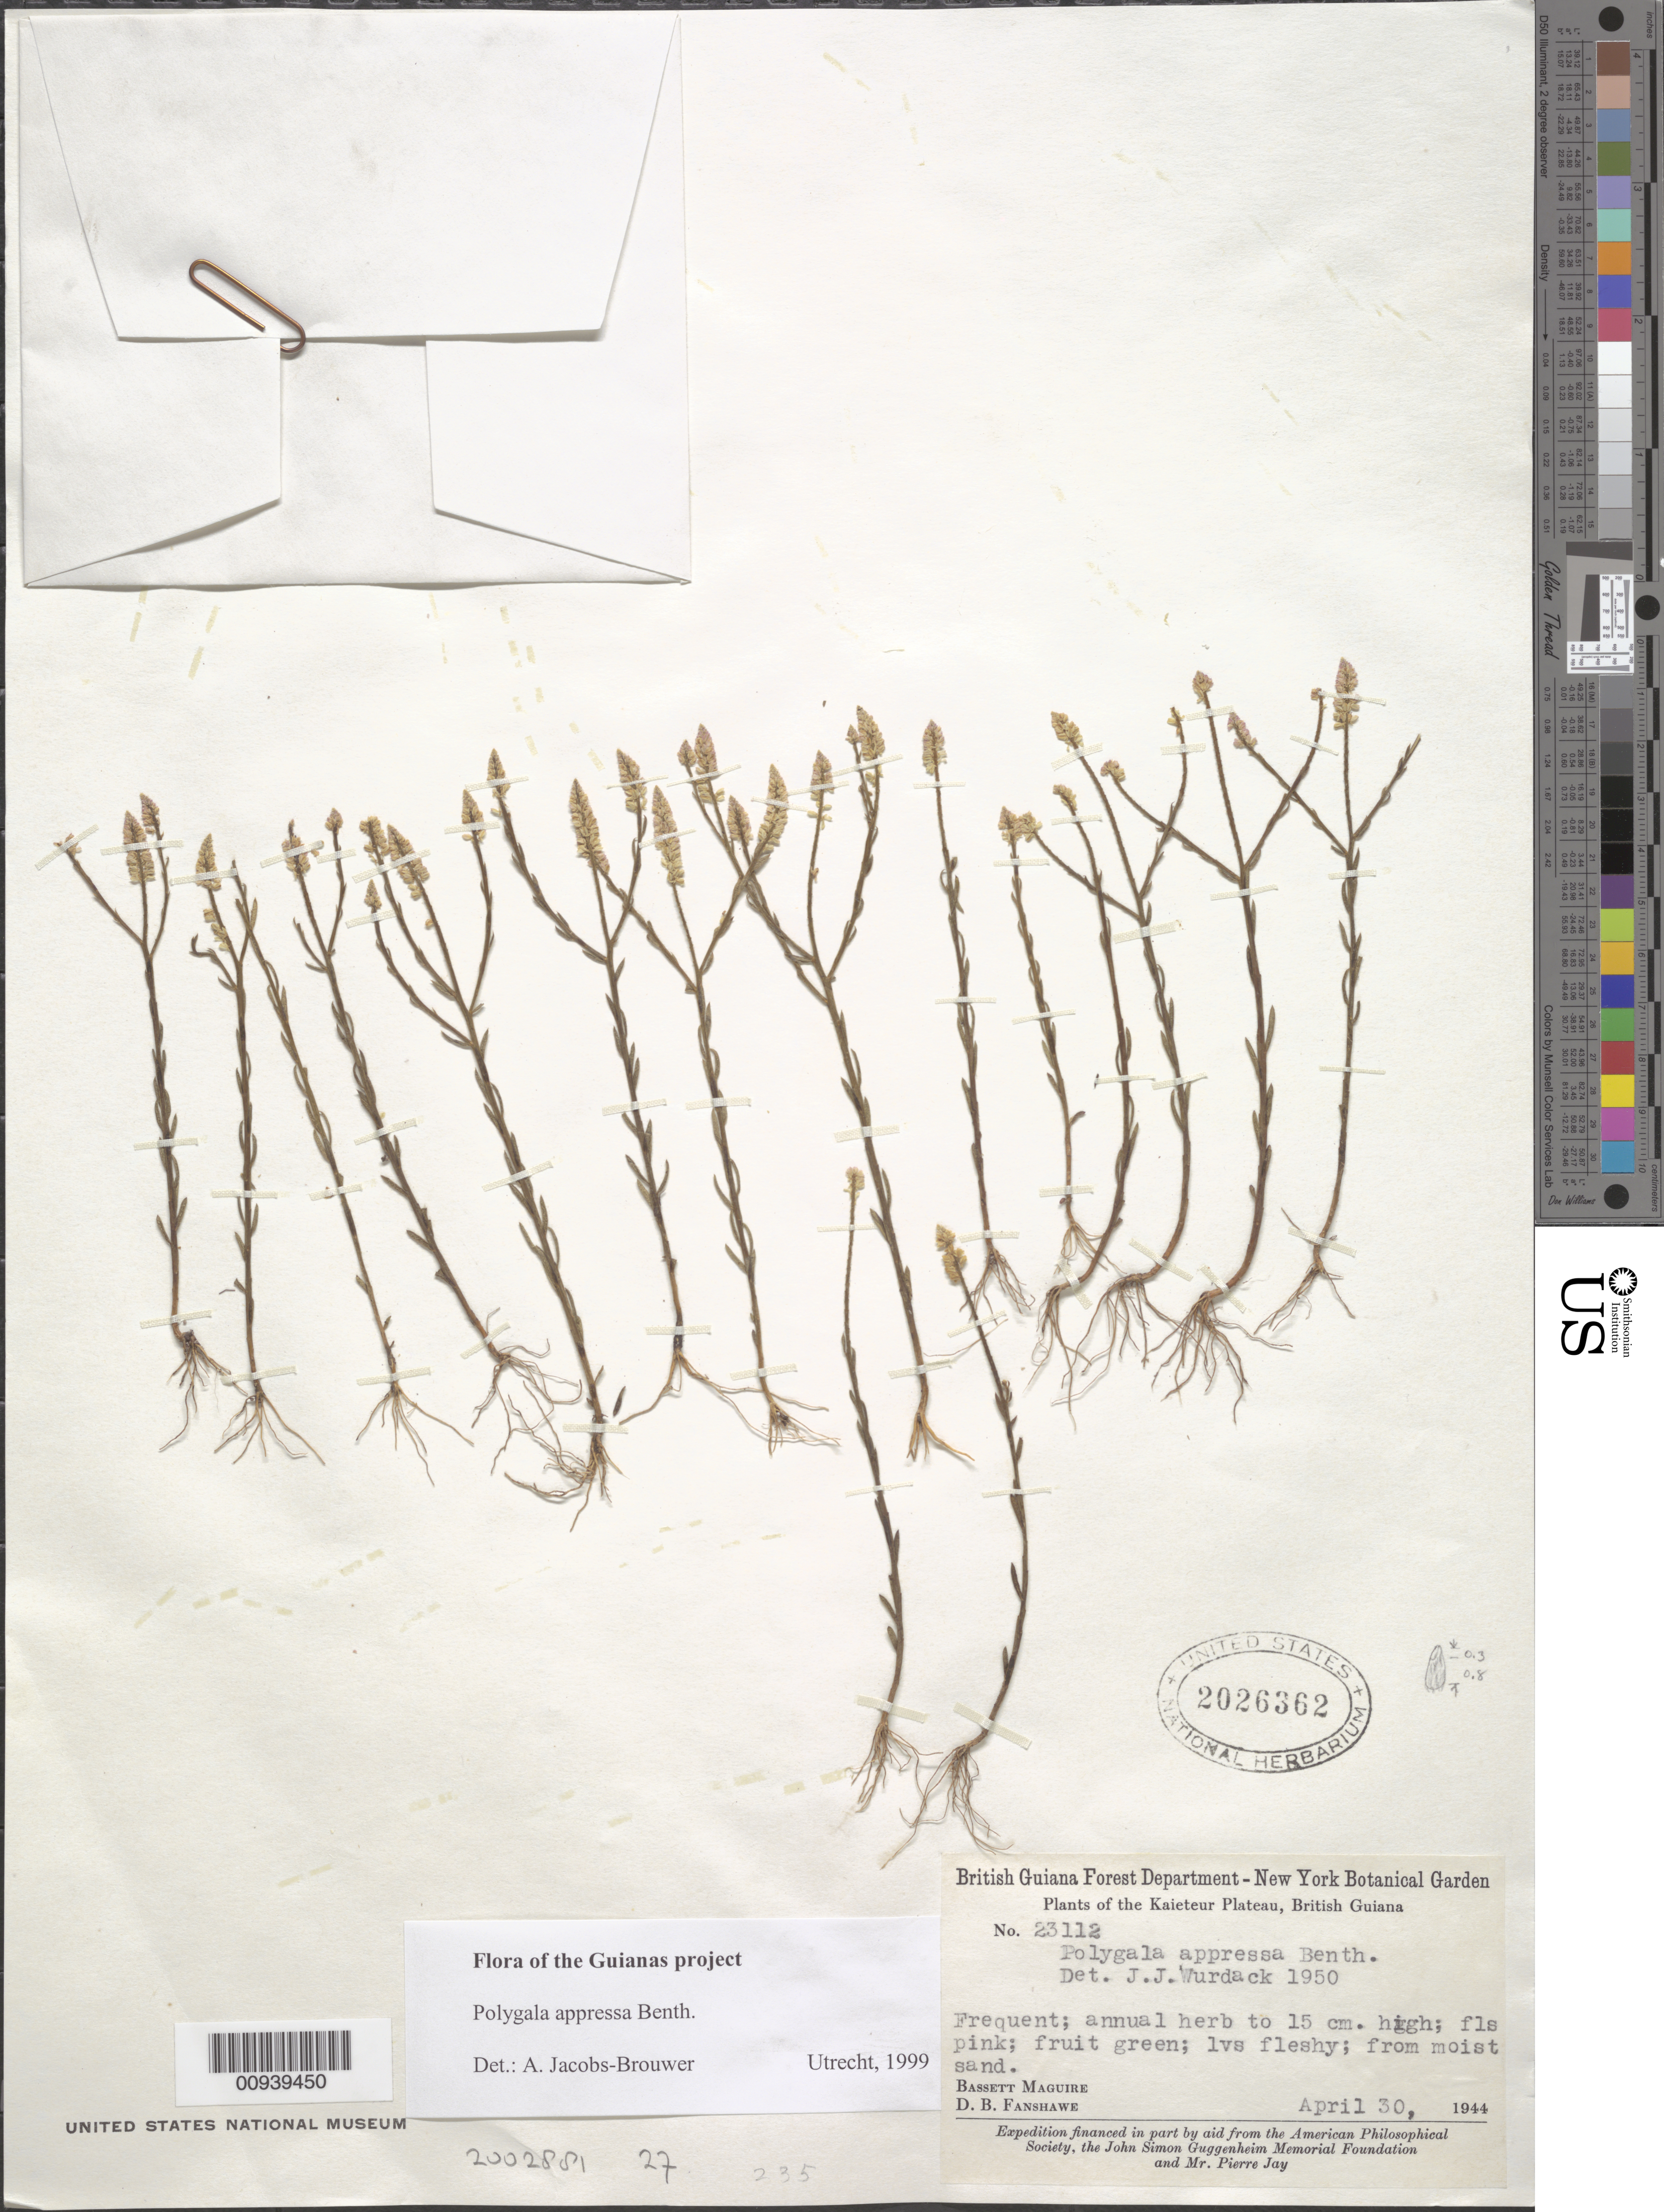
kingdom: Plantae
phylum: Tracheophyta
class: Magnoliopsida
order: Fabales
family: Polygalaceae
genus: Polygala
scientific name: Polygala appressa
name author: Benth.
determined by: Jacobs-Brouwer, A.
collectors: B. Maguire & D. B. Fanshawe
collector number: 23112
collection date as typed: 30-Apr-44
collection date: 1944-04-30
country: Guyana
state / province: Potaro-Siparuni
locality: Kaieteur Savanna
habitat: Moist sand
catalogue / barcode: US 2026362